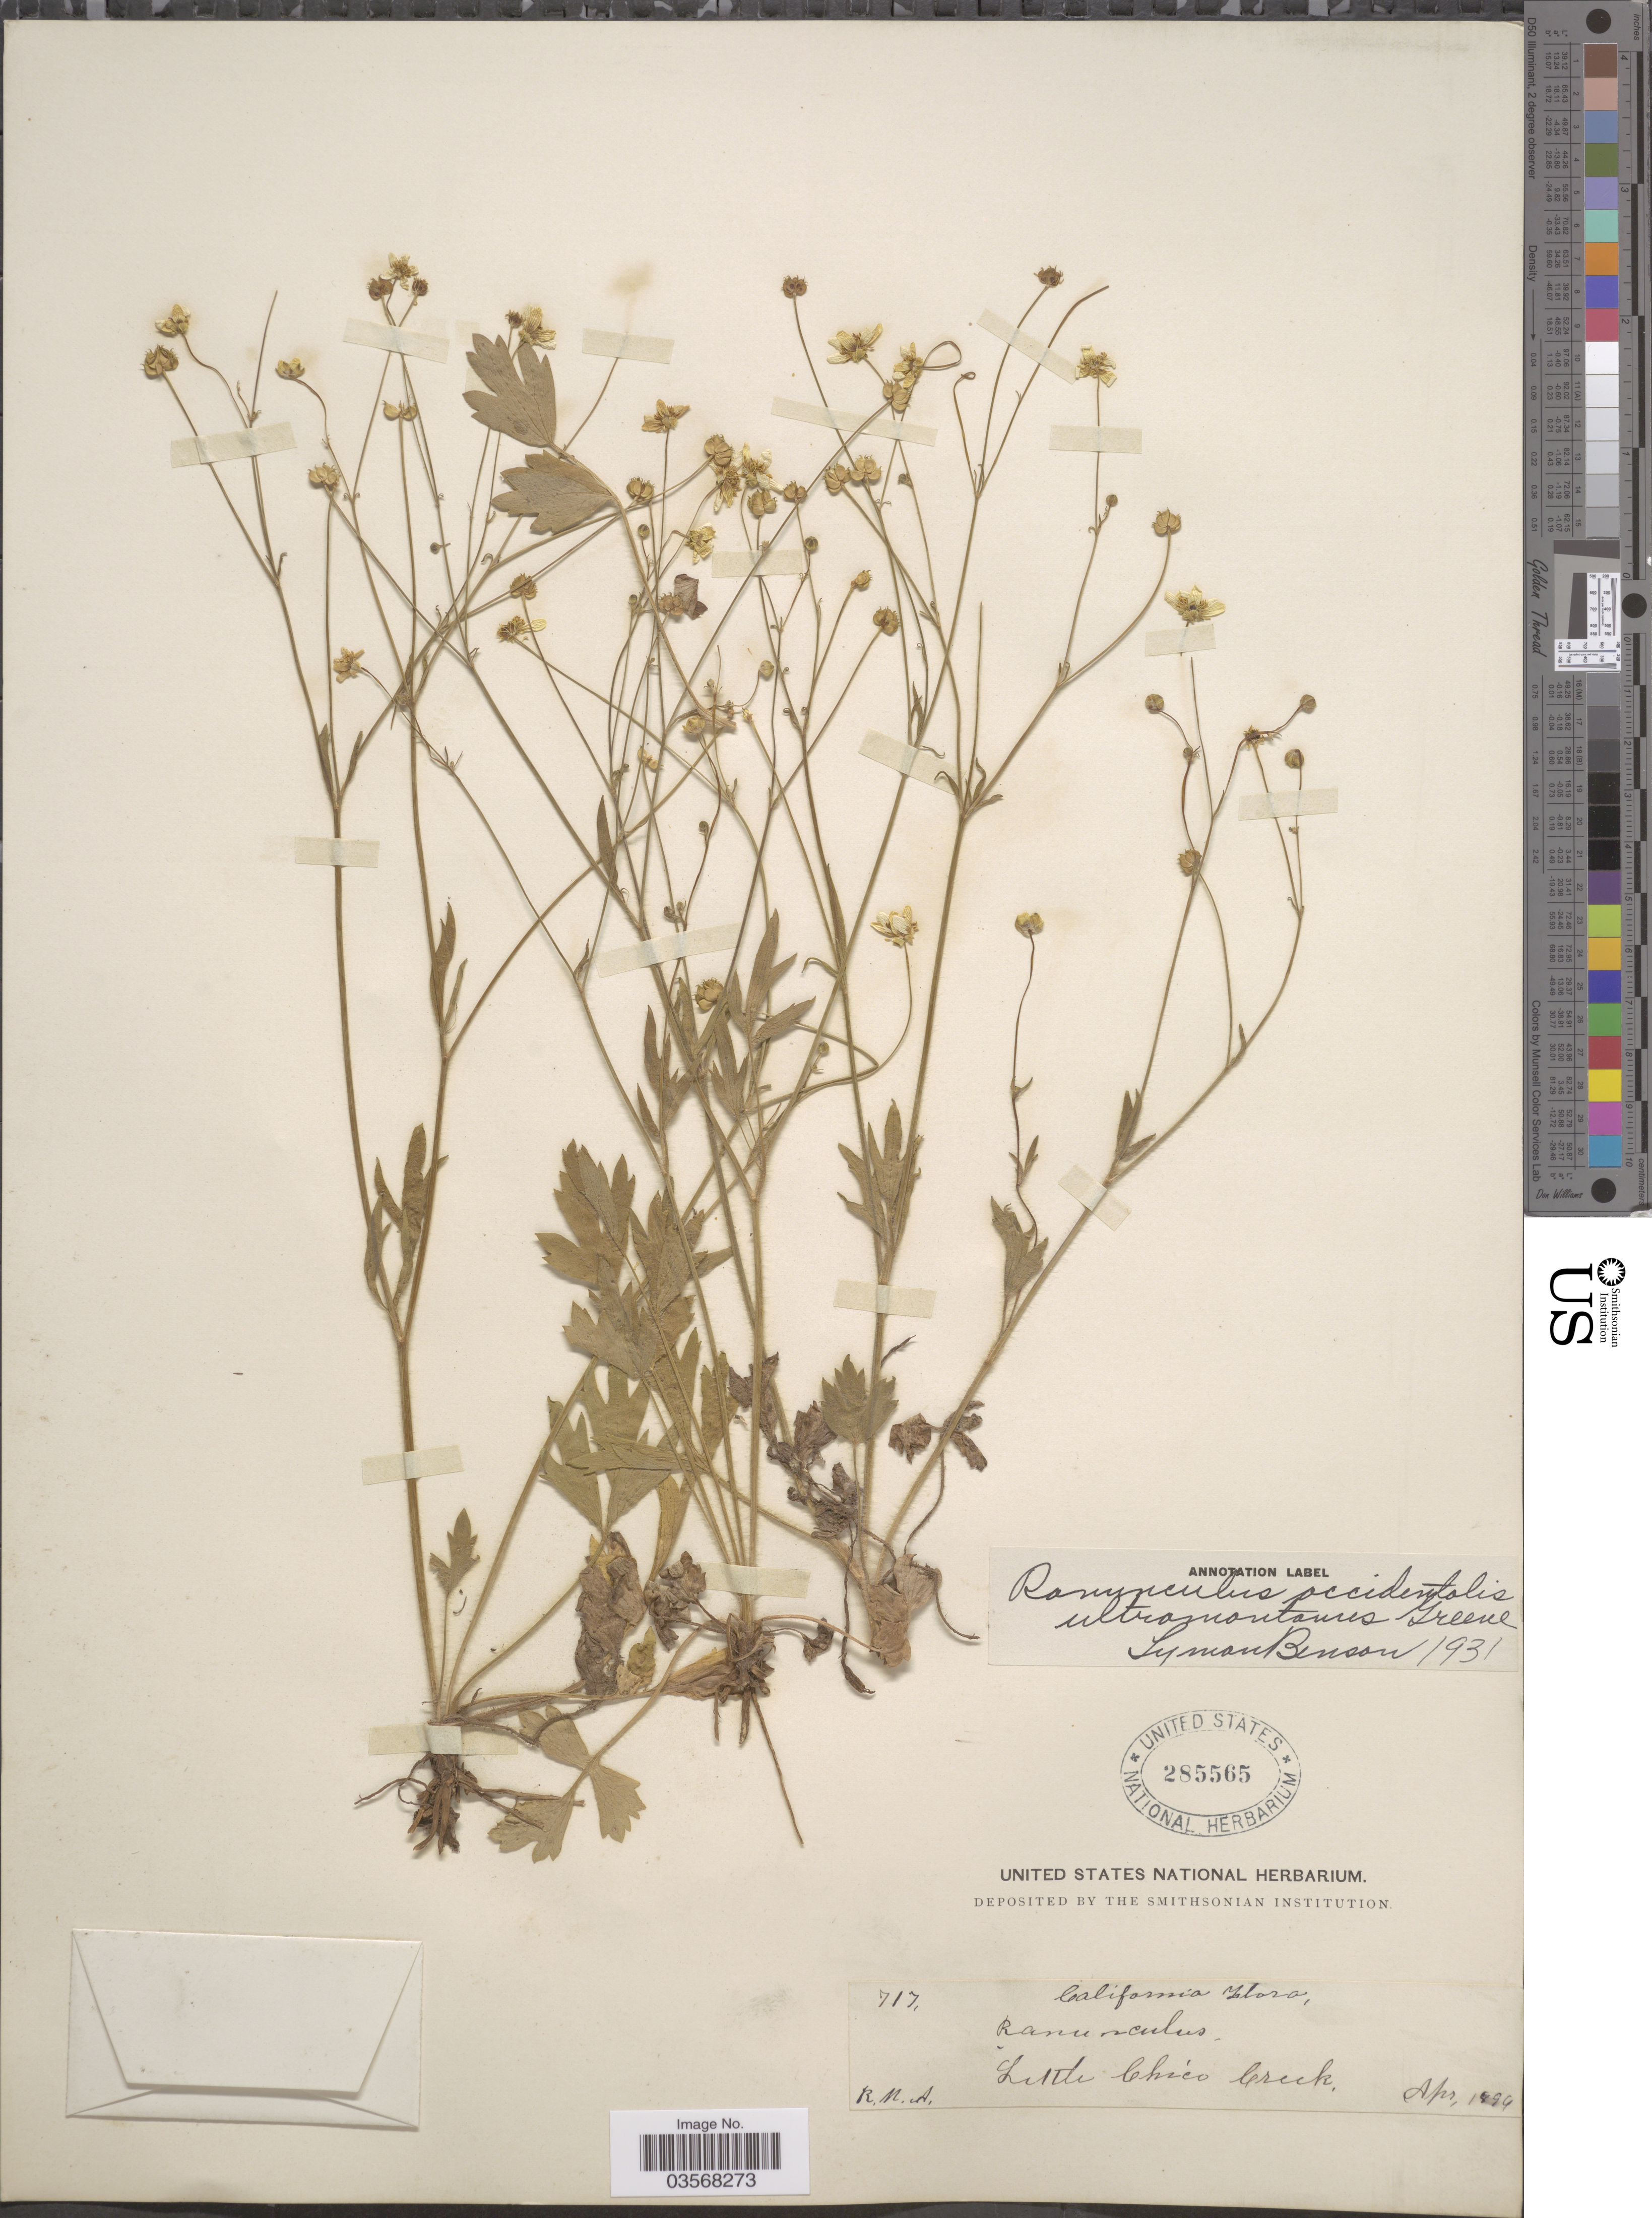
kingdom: Plantae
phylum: Tracheophyta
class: Magnoliopsida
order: Ranunculales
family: Ranunculaceae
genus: Ranunculus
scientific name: Ranunculus occidentalis var. ultramontanus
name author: Nutt.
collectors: R. M. A.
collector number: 717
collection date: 1899-04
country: United States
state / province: California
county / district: Butte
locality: Little Chico Creek.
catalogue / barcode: US 285565